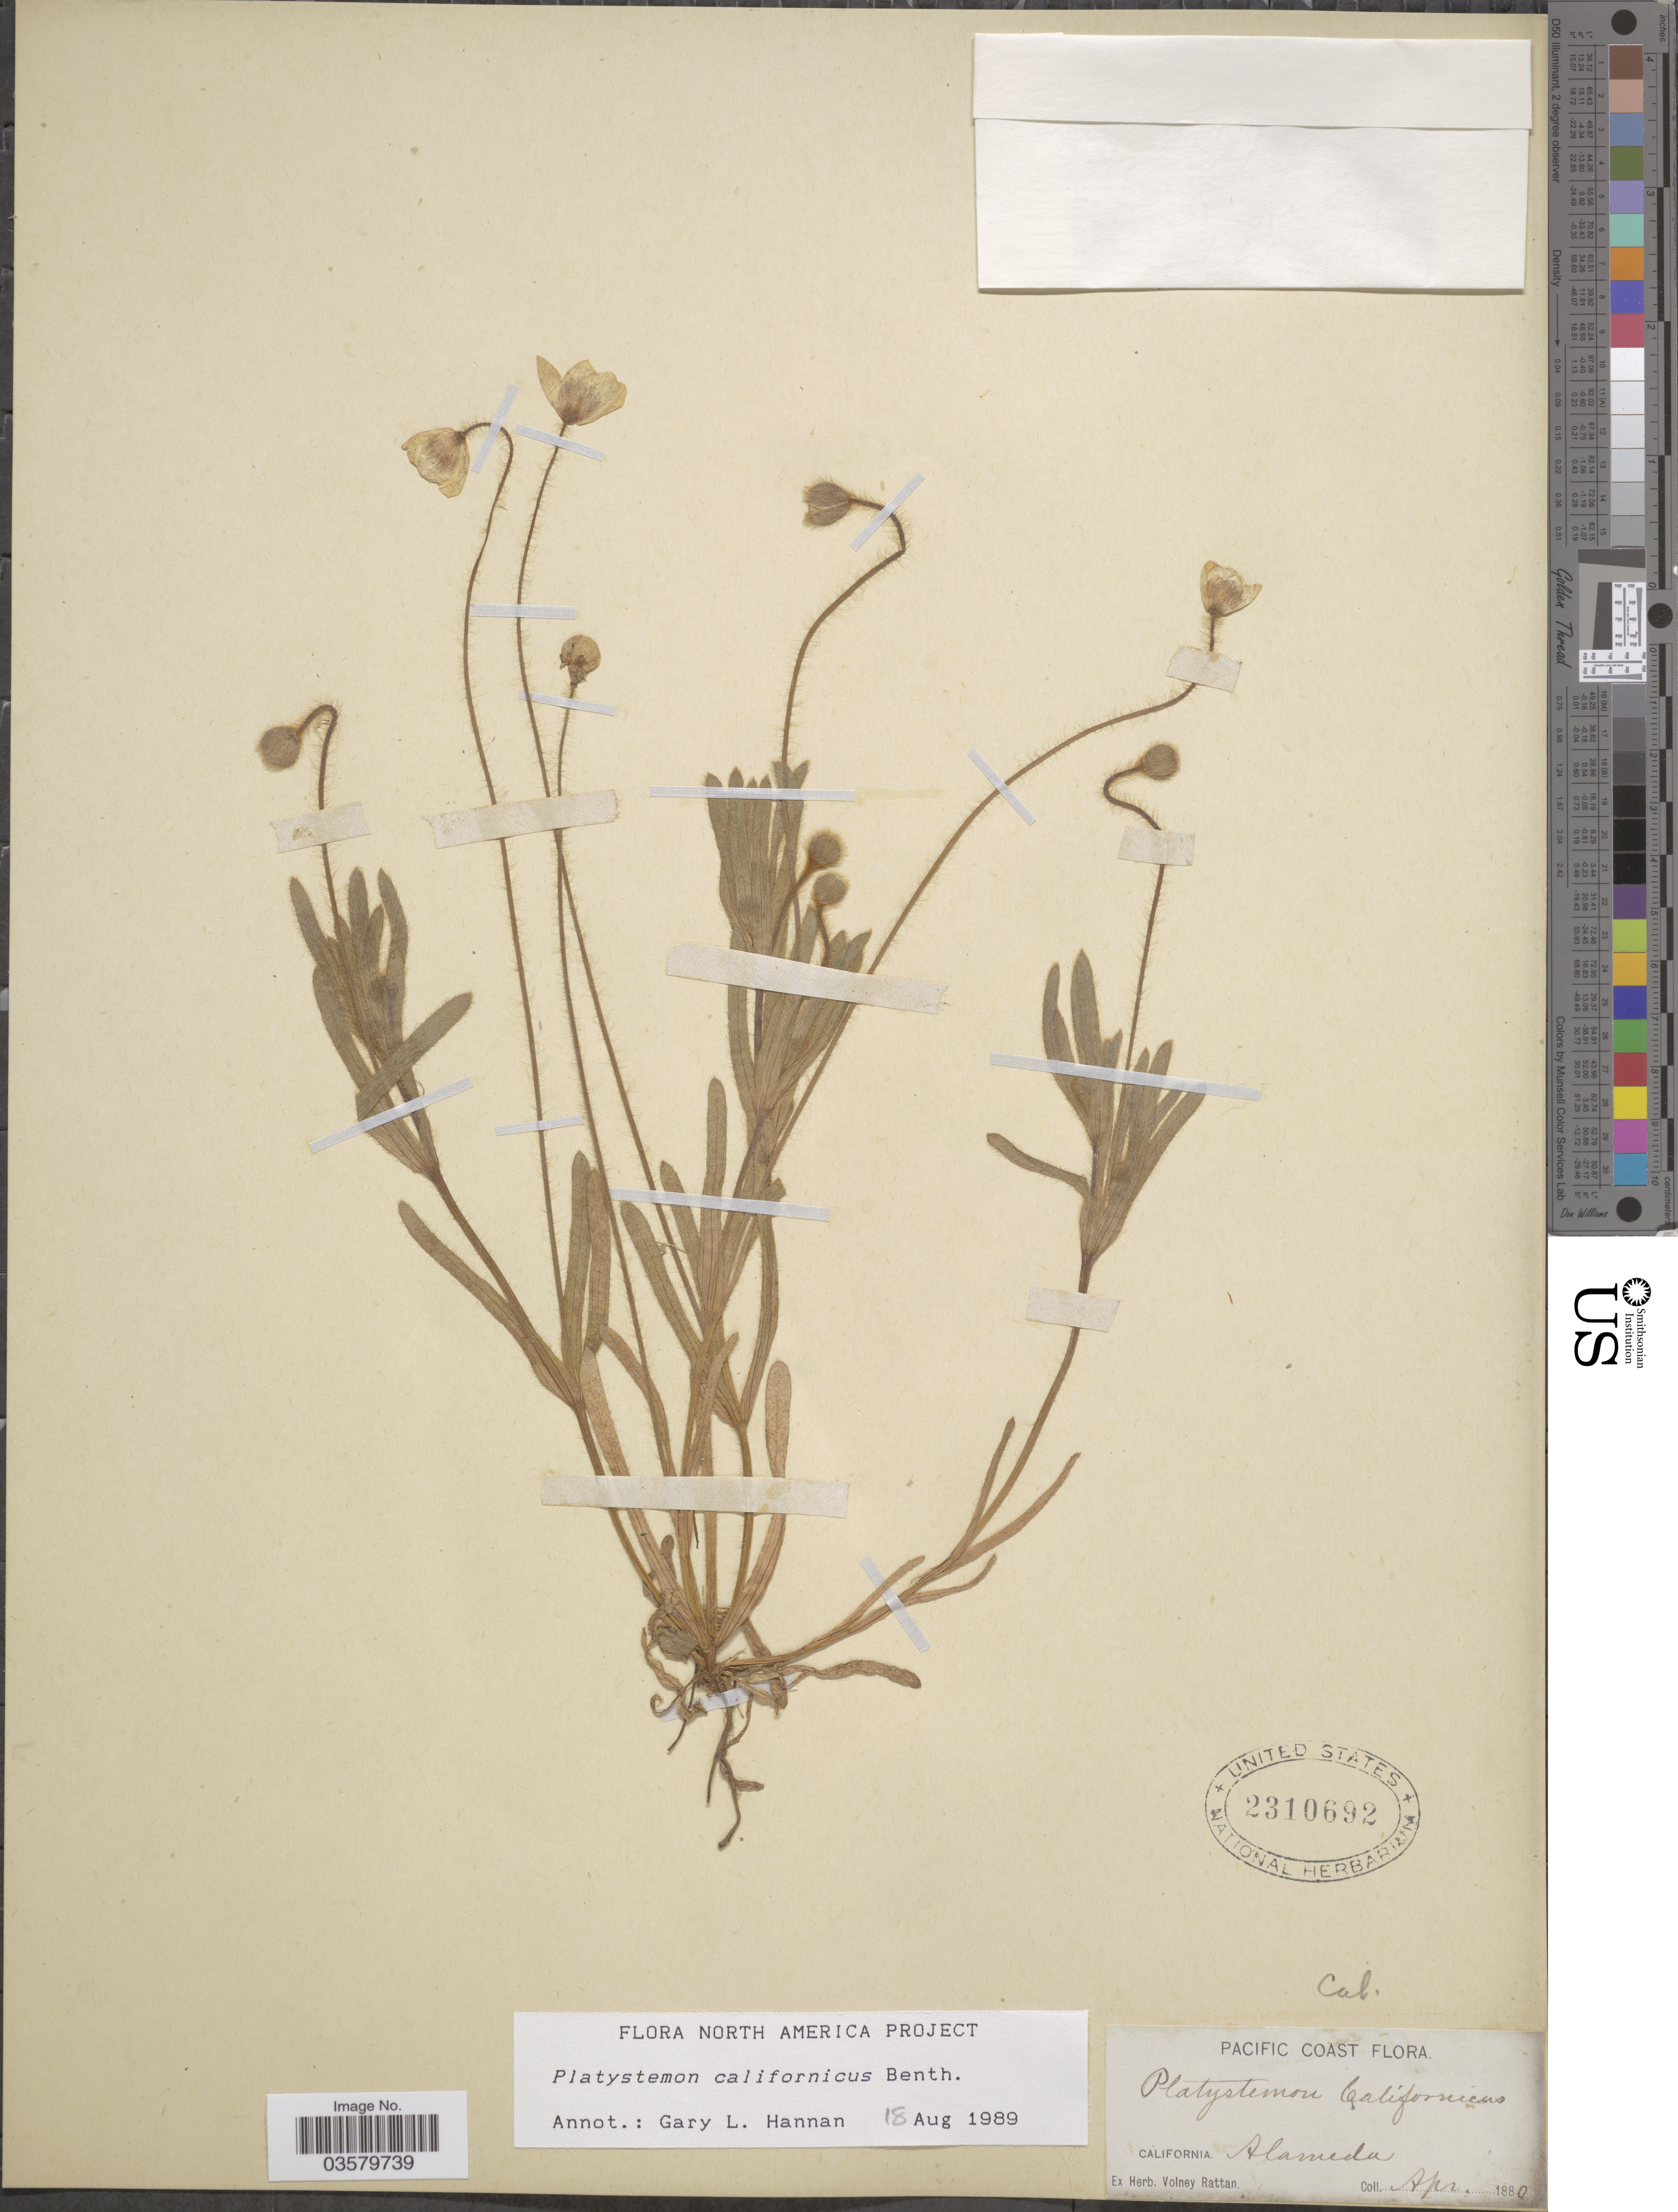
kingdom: Plantae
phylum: Tracheophyta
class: Magnoliopsida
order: Ranunculales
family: Papaveraceae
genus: Platystemon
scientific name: Platystemon californicus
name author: Benth.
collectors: ex herb. Voiney Rattan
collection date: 1880-04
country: United States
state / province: California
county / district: Alameda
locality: Pacific Coast. Alameda.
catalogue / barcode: US 2310692